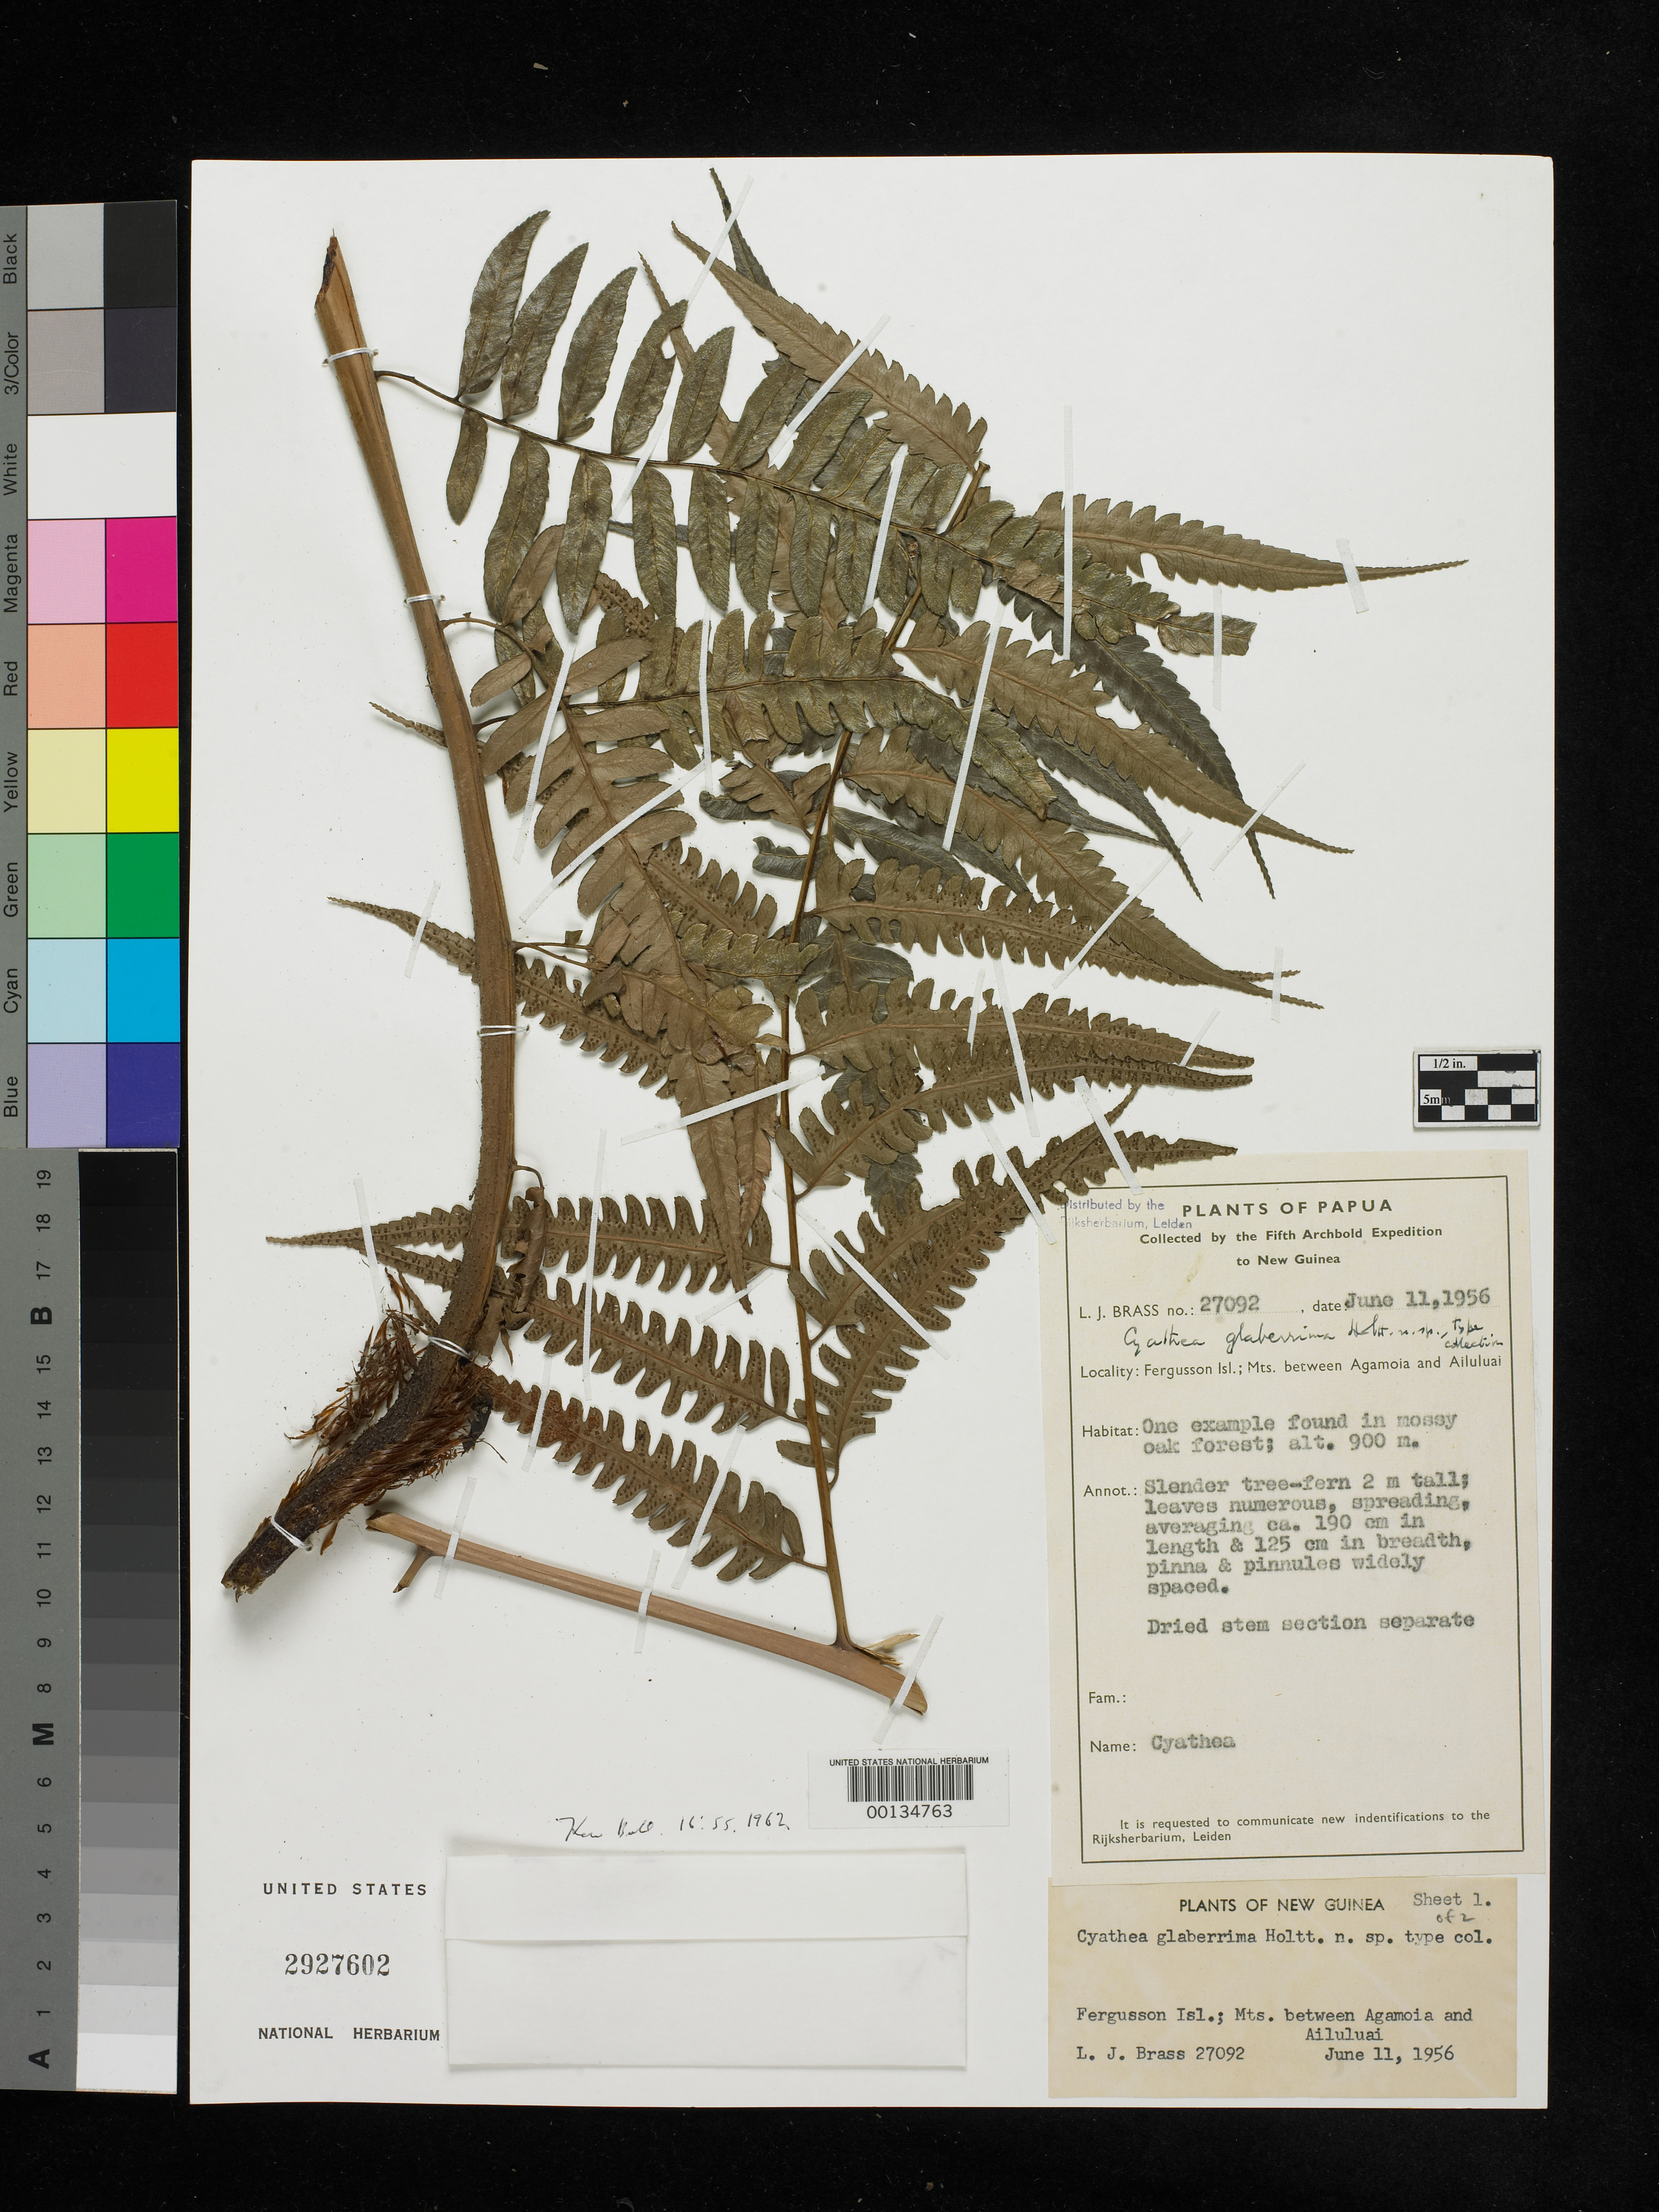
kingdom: Plantae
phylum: Tracheophyta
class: Polypodiopsida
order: Cyatheales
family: Cyatheaceae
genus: Cyathea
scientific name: Cyathea glaberrima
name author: Holttum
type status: Isotype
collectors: L. J. Brass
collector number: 27092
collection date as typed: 11 Jun 1956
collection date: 1956-06-11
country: Papua New Guinea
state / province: Milne Bay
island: Fergusson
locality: Mountains between Agaomia and Ailuluai.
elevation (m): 900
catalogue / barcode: US 2927603